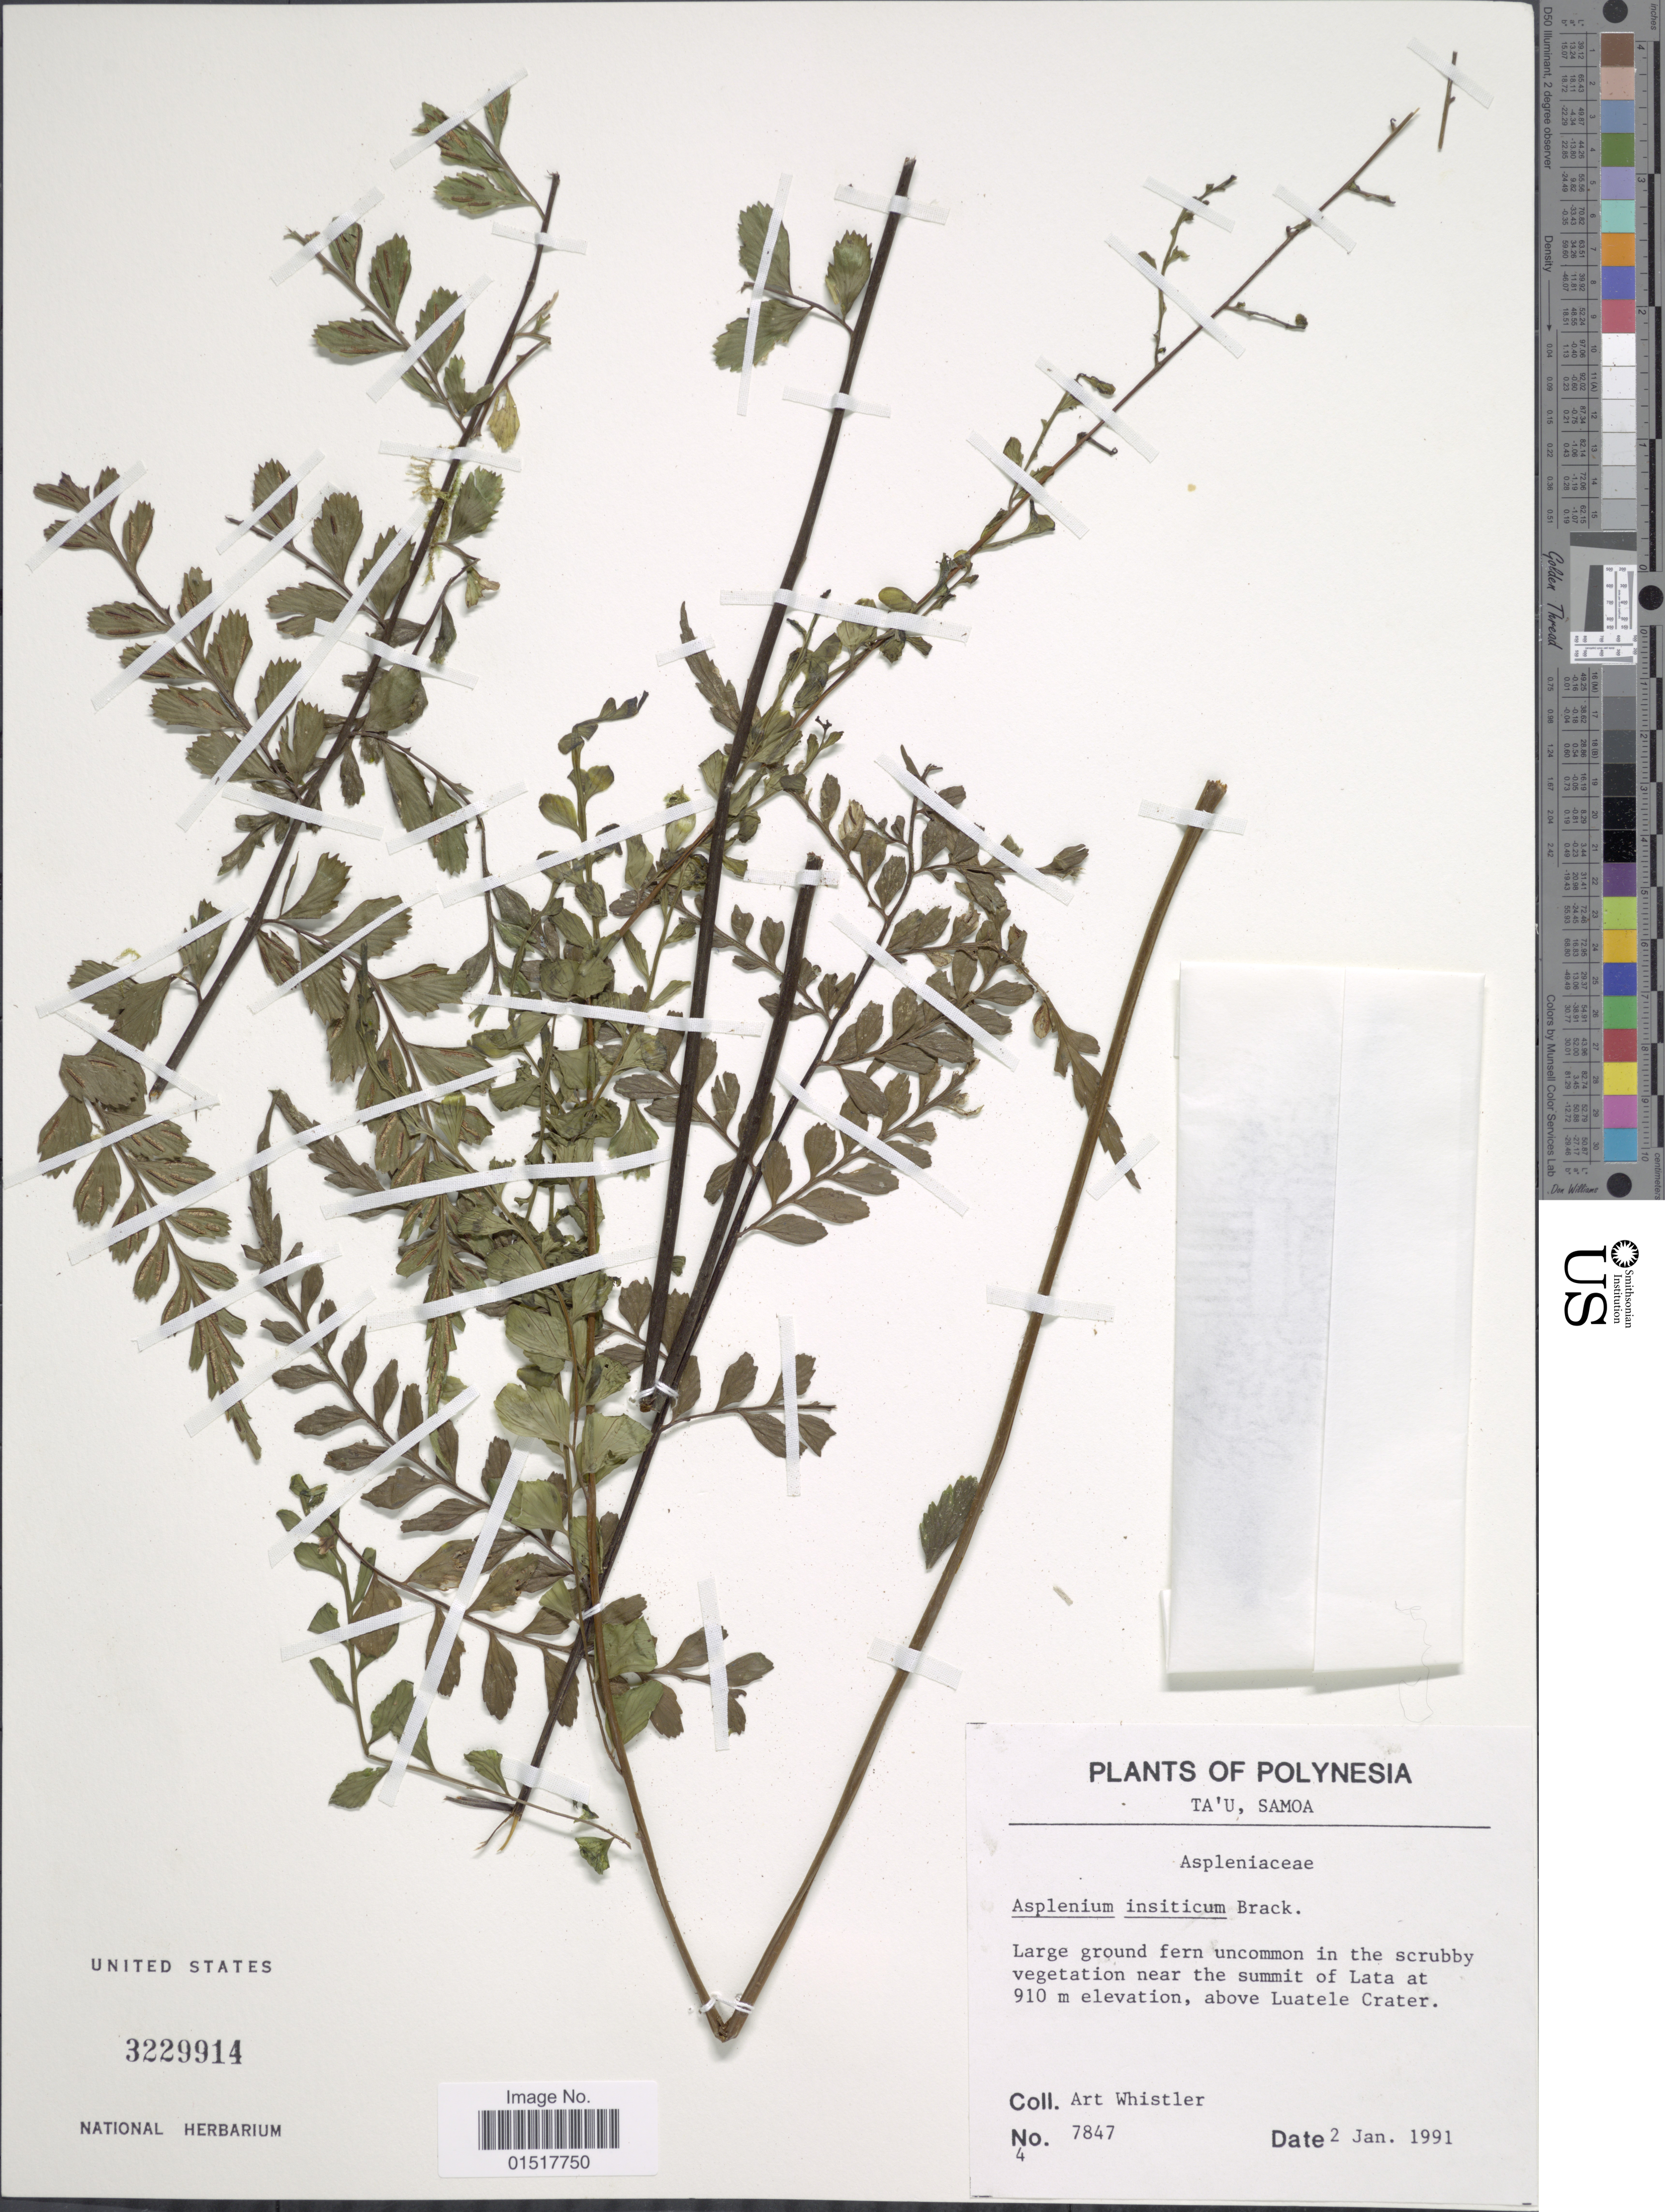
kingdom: Plantae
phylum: Tracheophyta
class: Polypodiopsida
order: Polypodiales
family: Aspleniaceae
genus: Asplenium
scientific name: Asplenium insiticium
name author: Brack. in Wilkes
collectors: A. Whistler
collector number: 7847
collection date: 1991-01-02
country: American Samoa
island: Ta'u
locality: Ta'u, Above Luatele Crater.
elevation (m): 910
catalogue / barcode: US 3229914